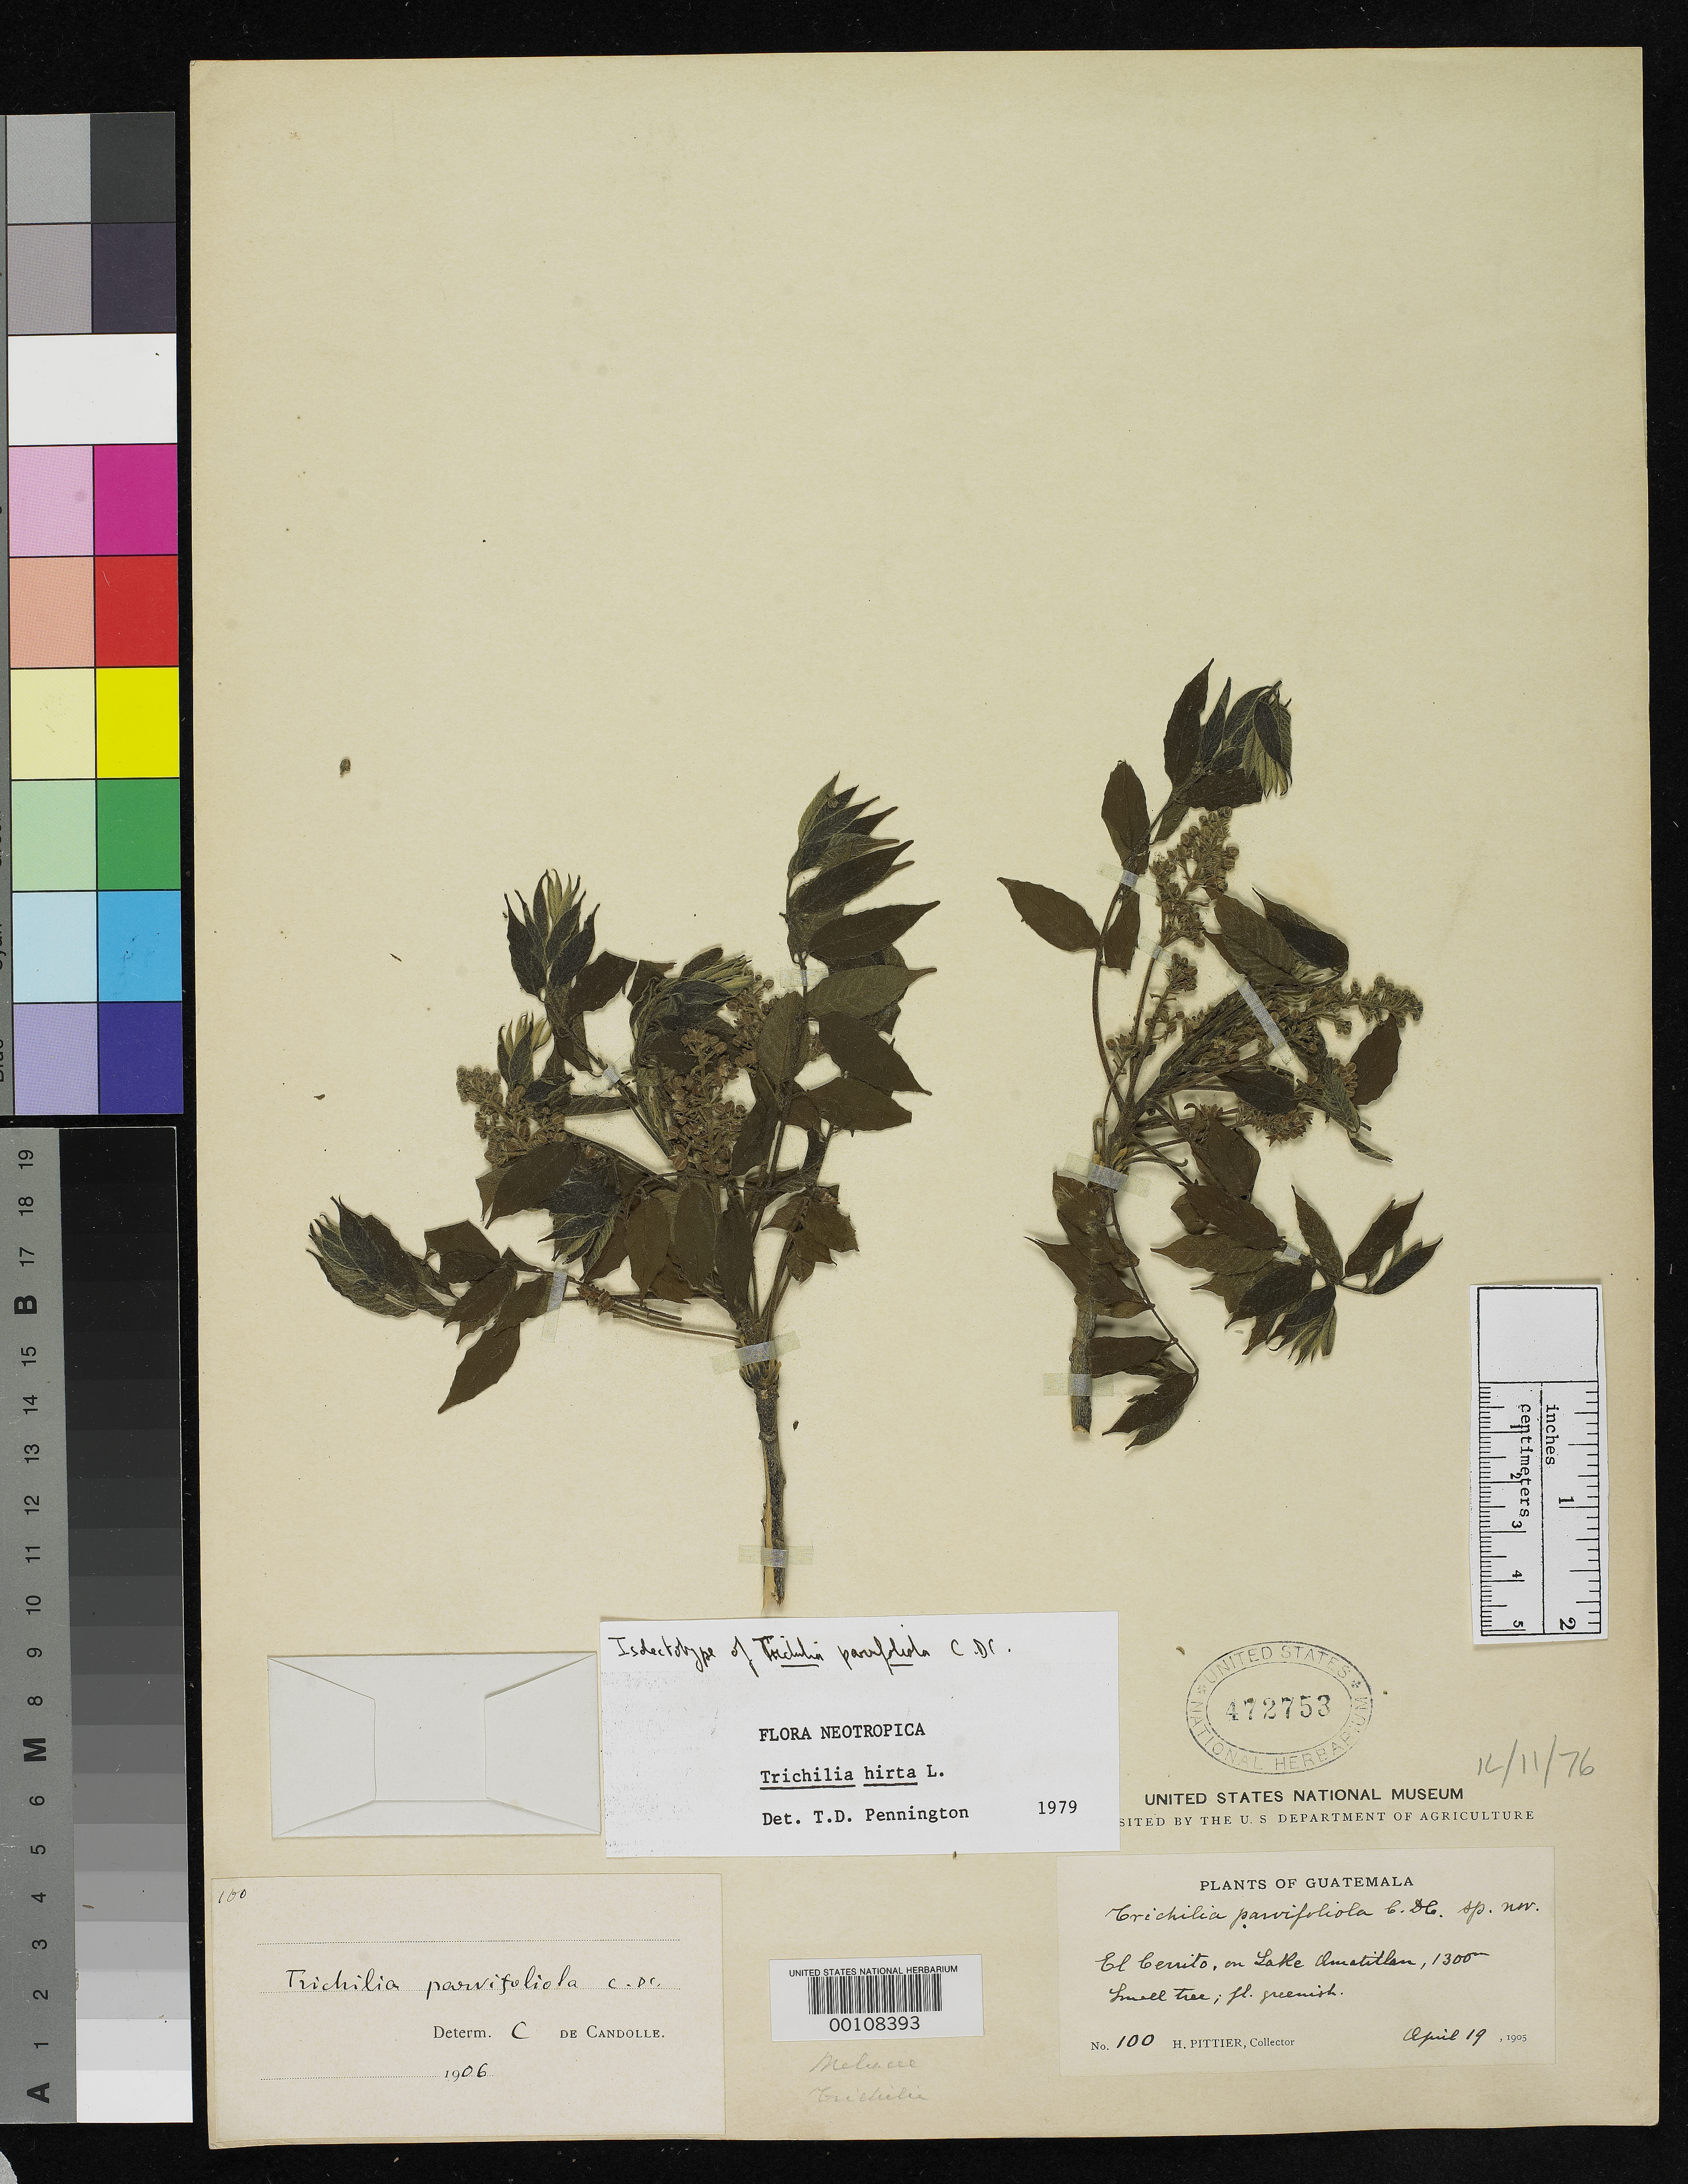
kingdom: Plantae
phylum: Tracheophyta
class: Magnoliopsida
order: Sapindales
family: Meliaceae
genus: Trichilia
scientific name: Trichilia parvifoliola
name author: C. DC.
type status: Isolectotype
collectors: H. F. Pittier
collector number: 100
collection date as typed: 19 Apr 1905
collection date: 1905-04-19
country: Guatemala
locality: "El Cherito Adamantillan".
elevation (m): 1300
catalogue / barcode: US 472753